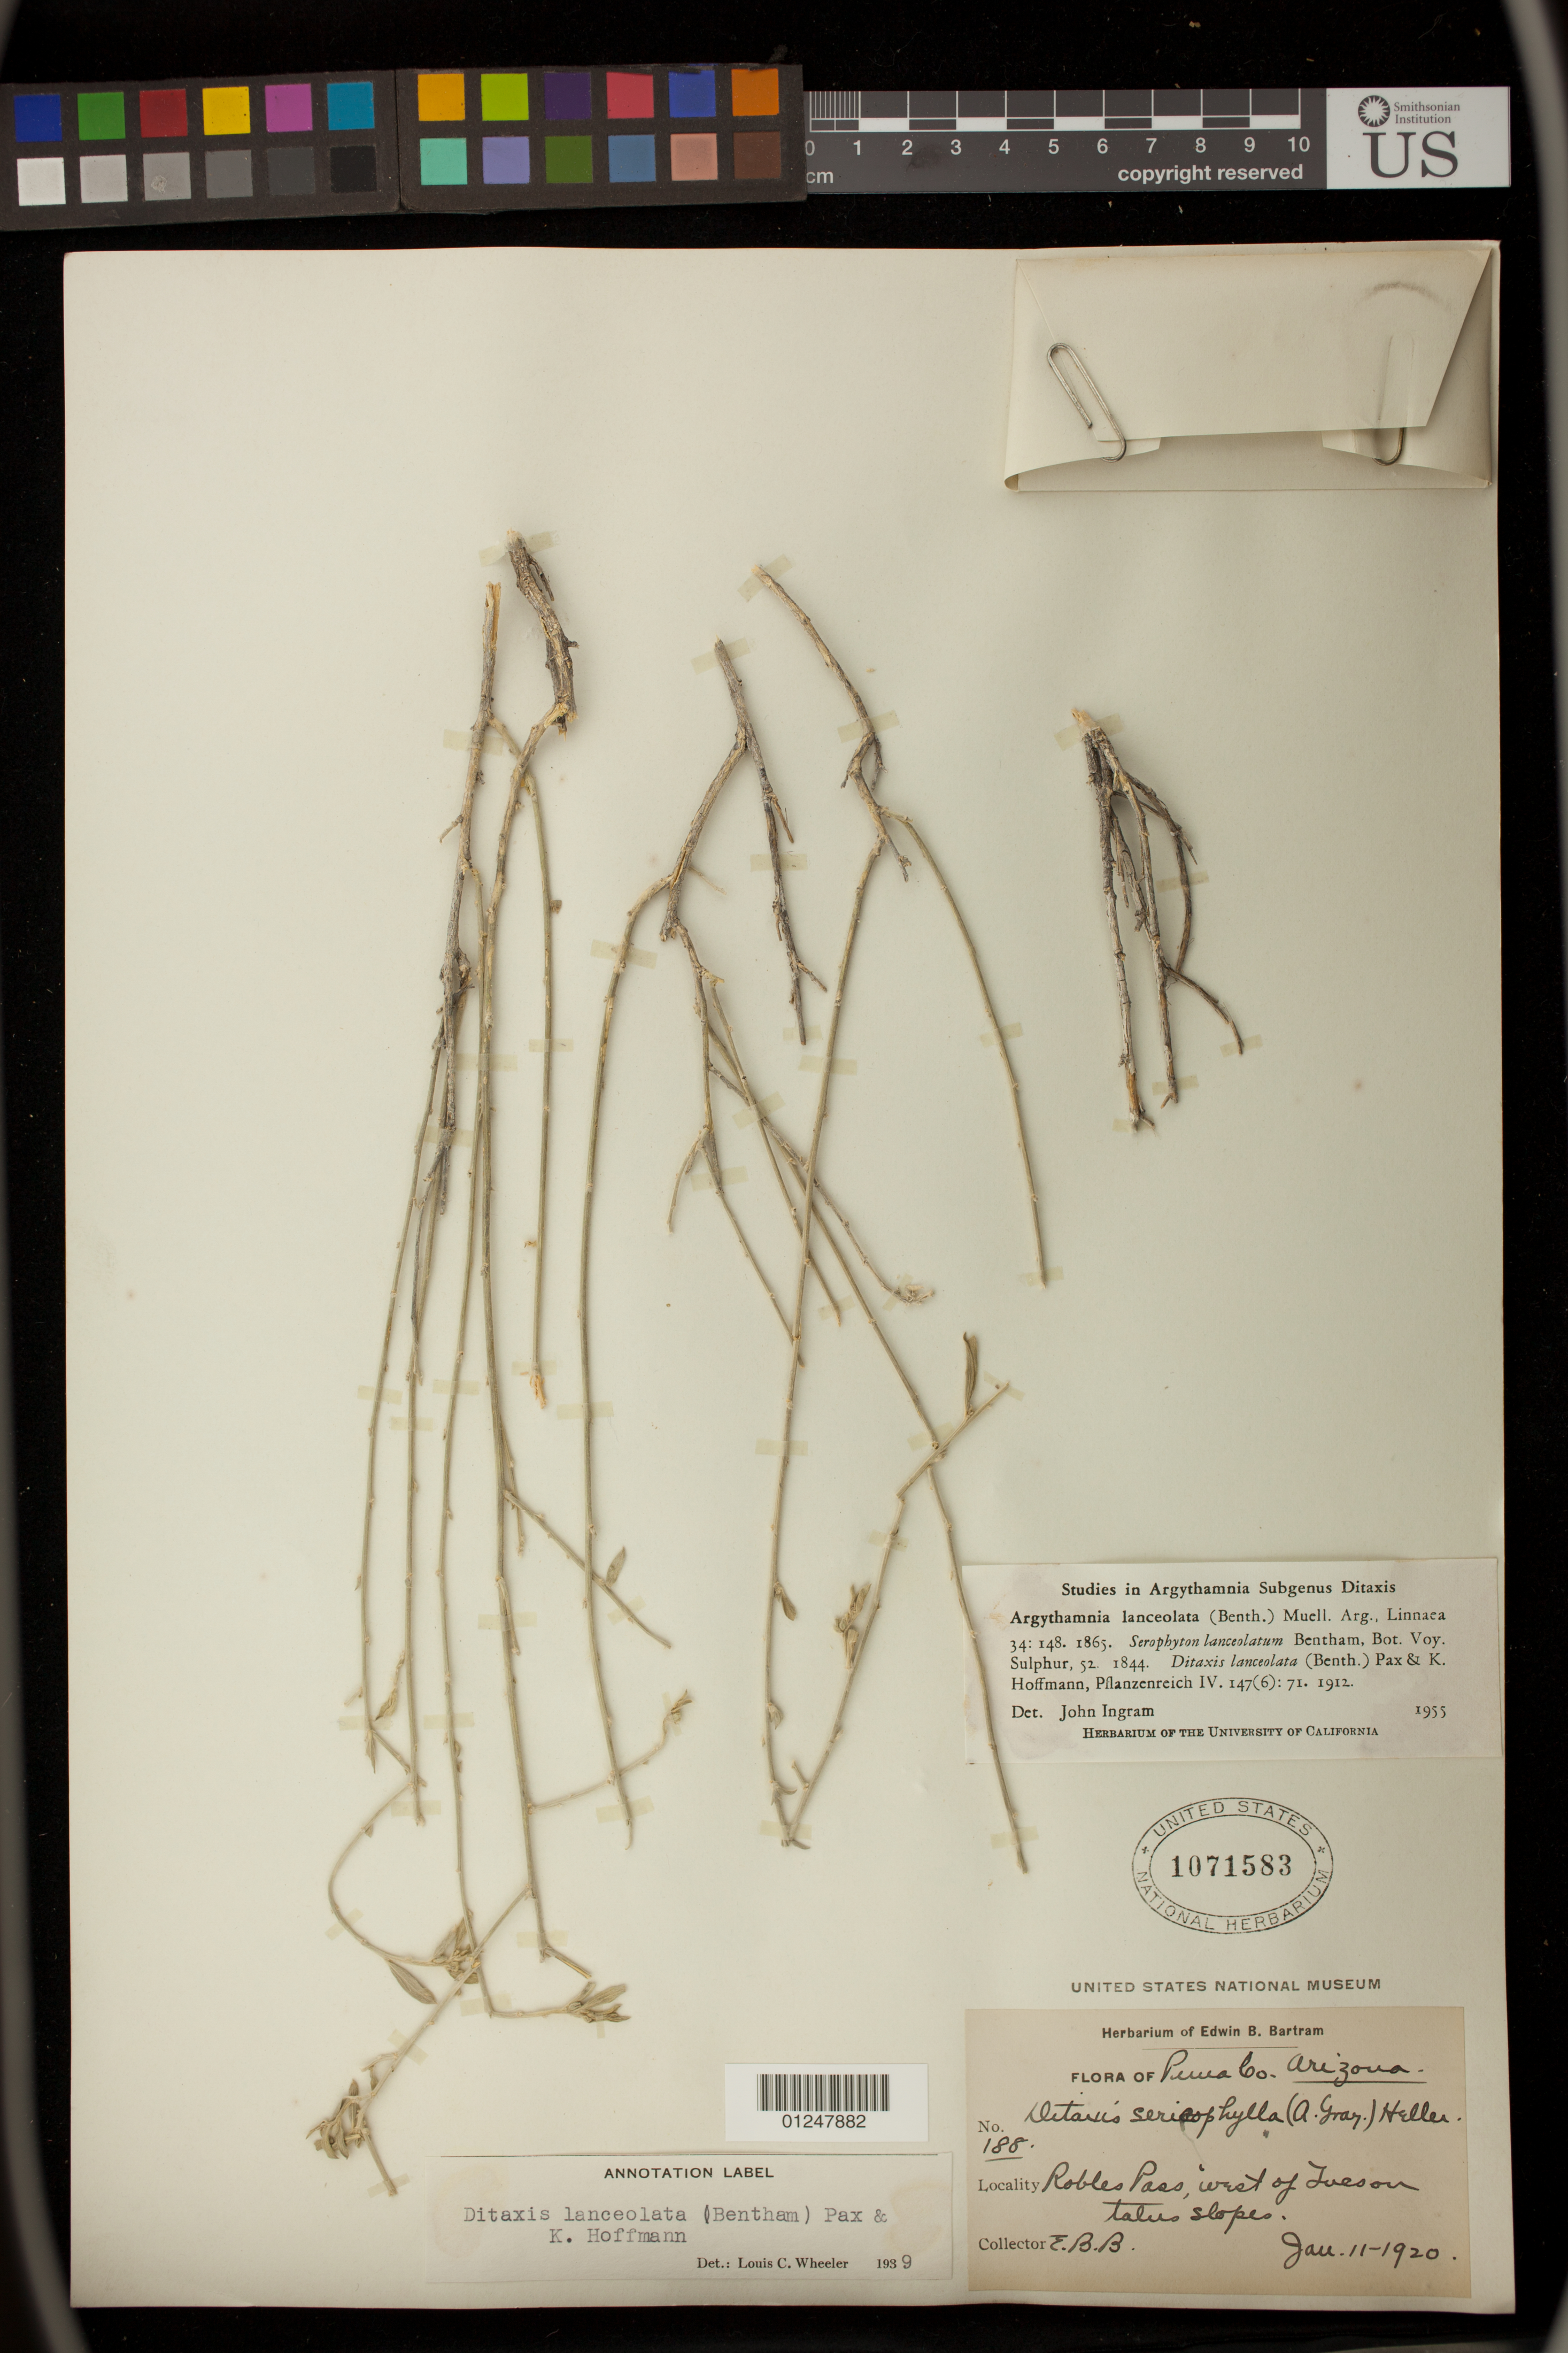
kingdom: Plantae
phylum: Tracheophyta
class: Magnoliopsida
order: Malpighiales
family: Euphorbiaceae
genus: Argythamnia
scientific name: Argythamnia lanceolata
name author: (Benth.) Müll. Arg.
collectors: E. B. Bartram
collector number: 188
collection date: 1920-01-11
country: United States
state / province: Arizona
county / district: Puma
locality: Robles Pass, west of Tucson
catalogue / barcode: US 1071583